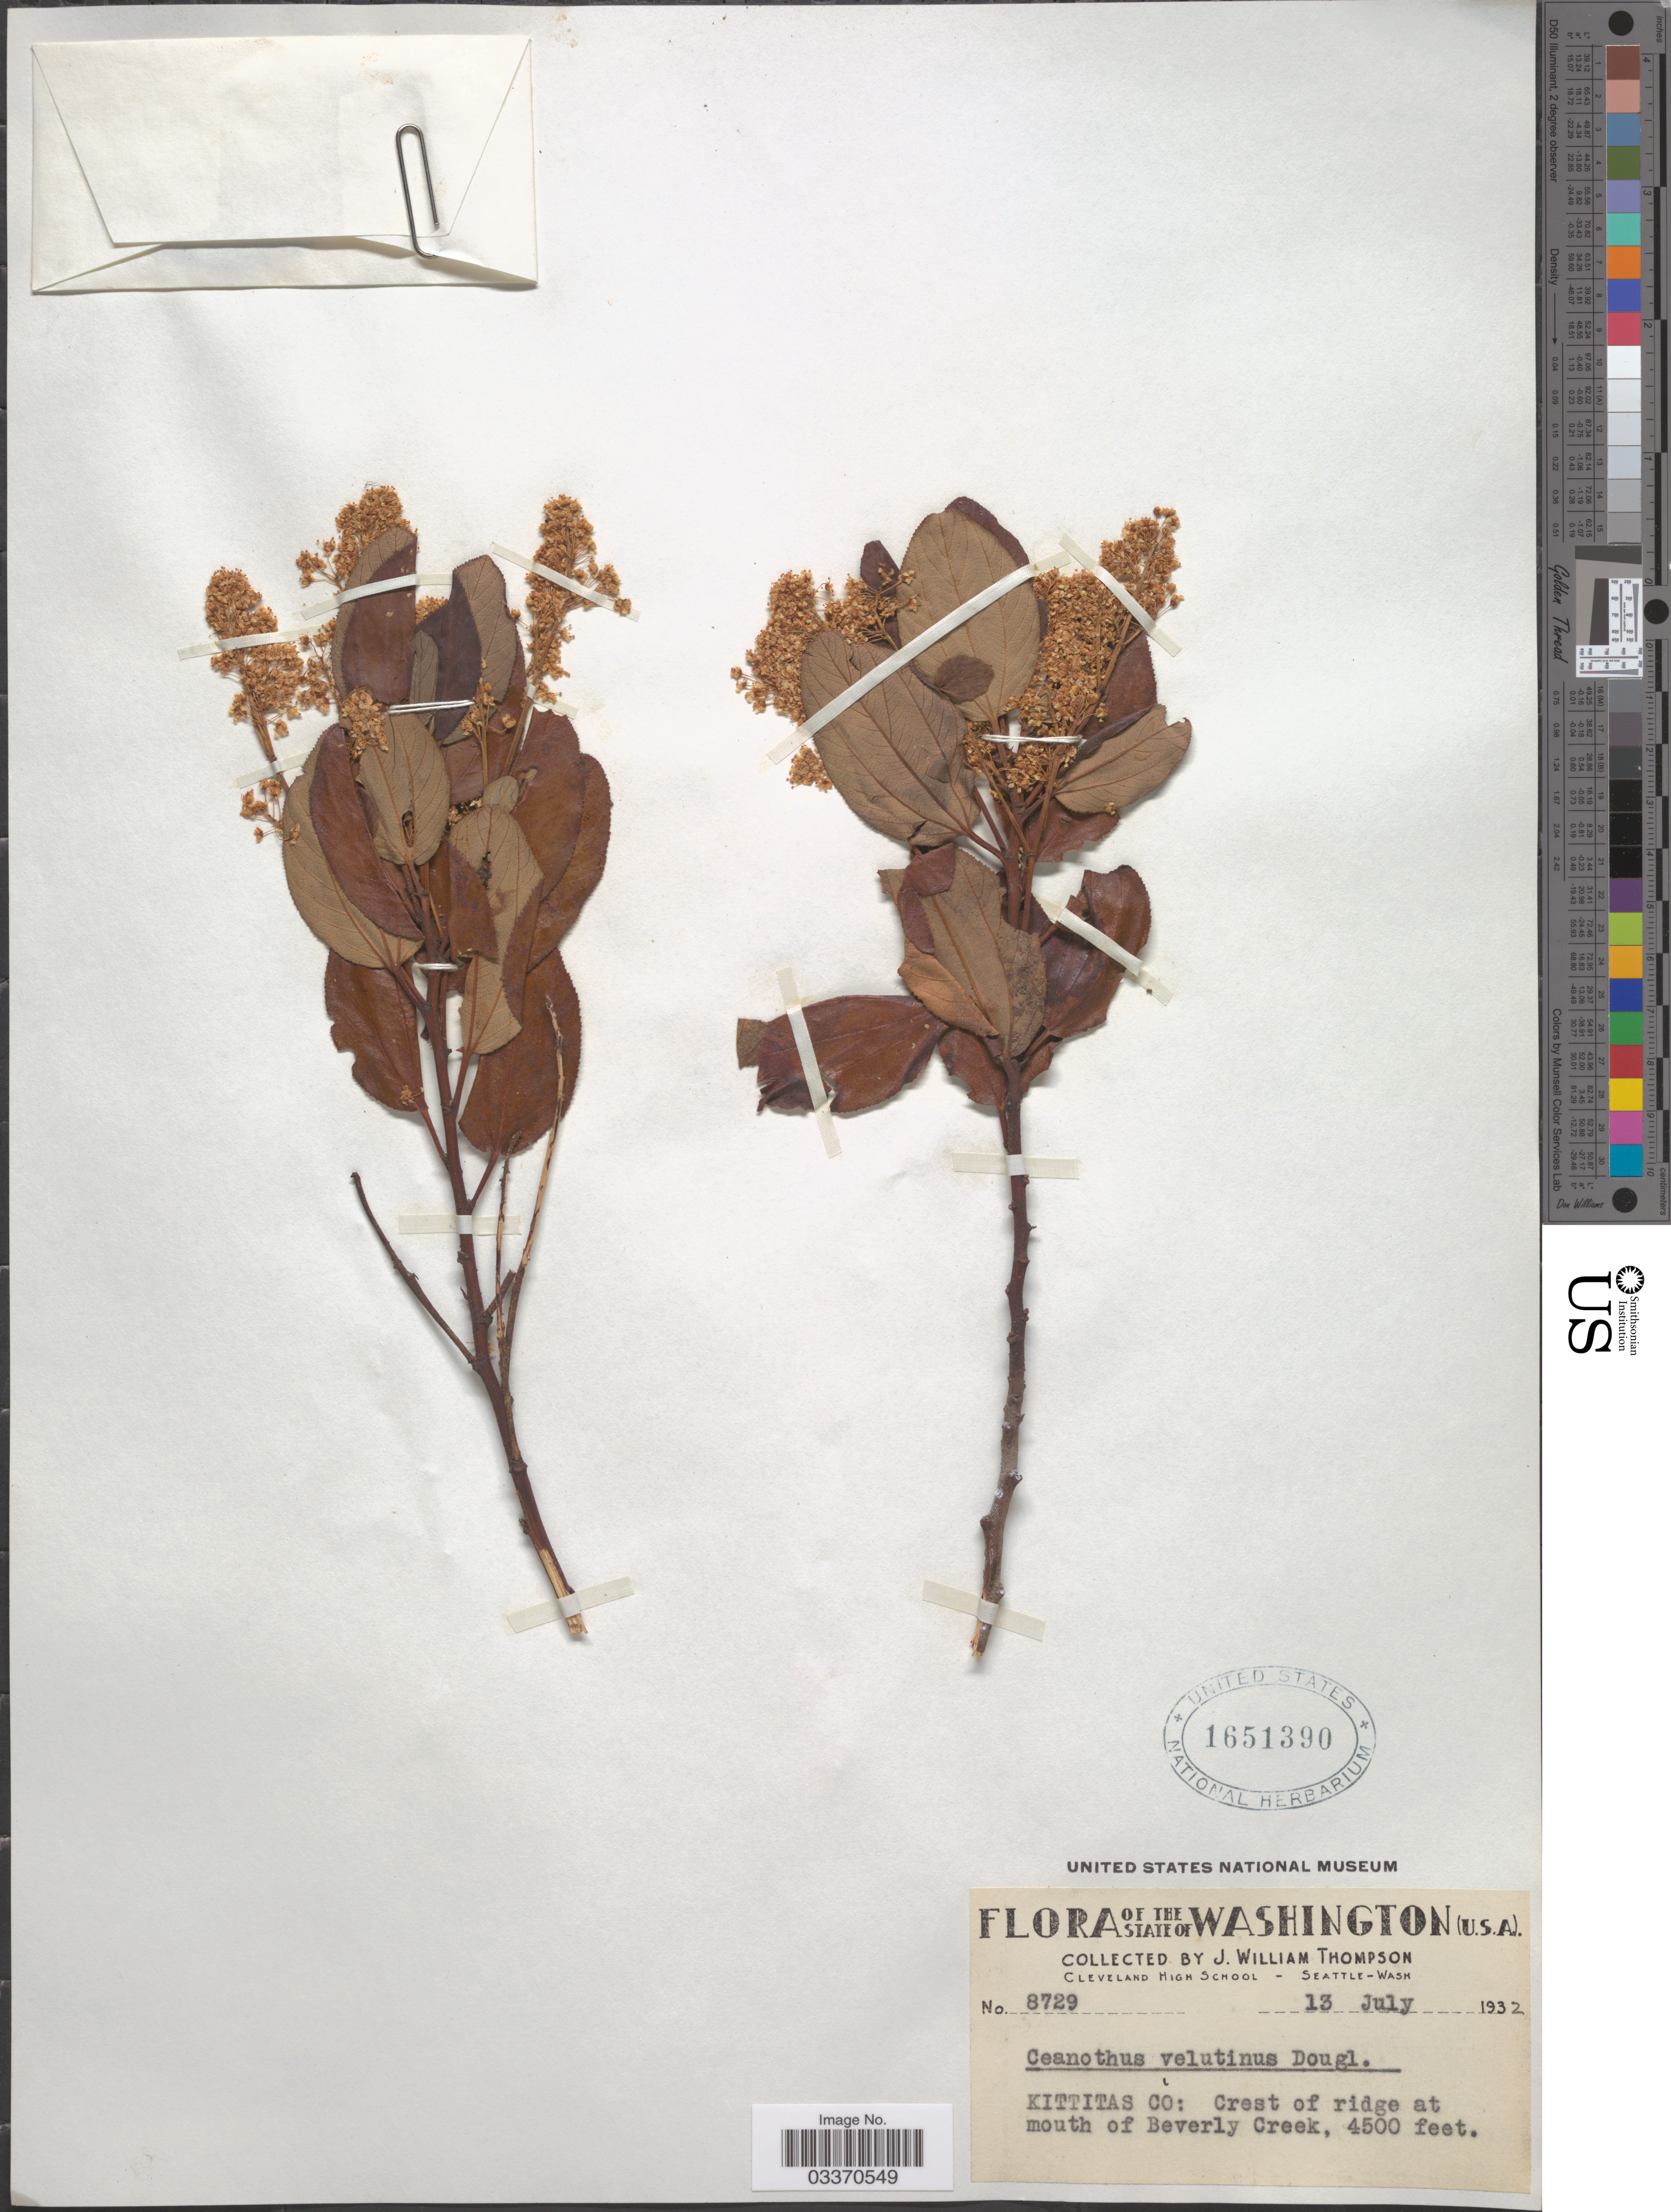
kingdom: Plantae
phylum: Tracheophyta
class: Magnoliopsida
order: Rosales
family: Rhamnaceae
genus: Ceanothus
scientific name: Ceanothus velutinus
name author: Douglas ex Hook.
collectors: J. W. Thompson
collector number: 8729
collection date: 1932-07-13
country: United States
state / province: Washington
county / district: Kittitas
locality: Kittitas Co: Crest of ridge at mouth of Beverly Creek.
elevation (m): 1372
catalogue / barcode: US 1651390